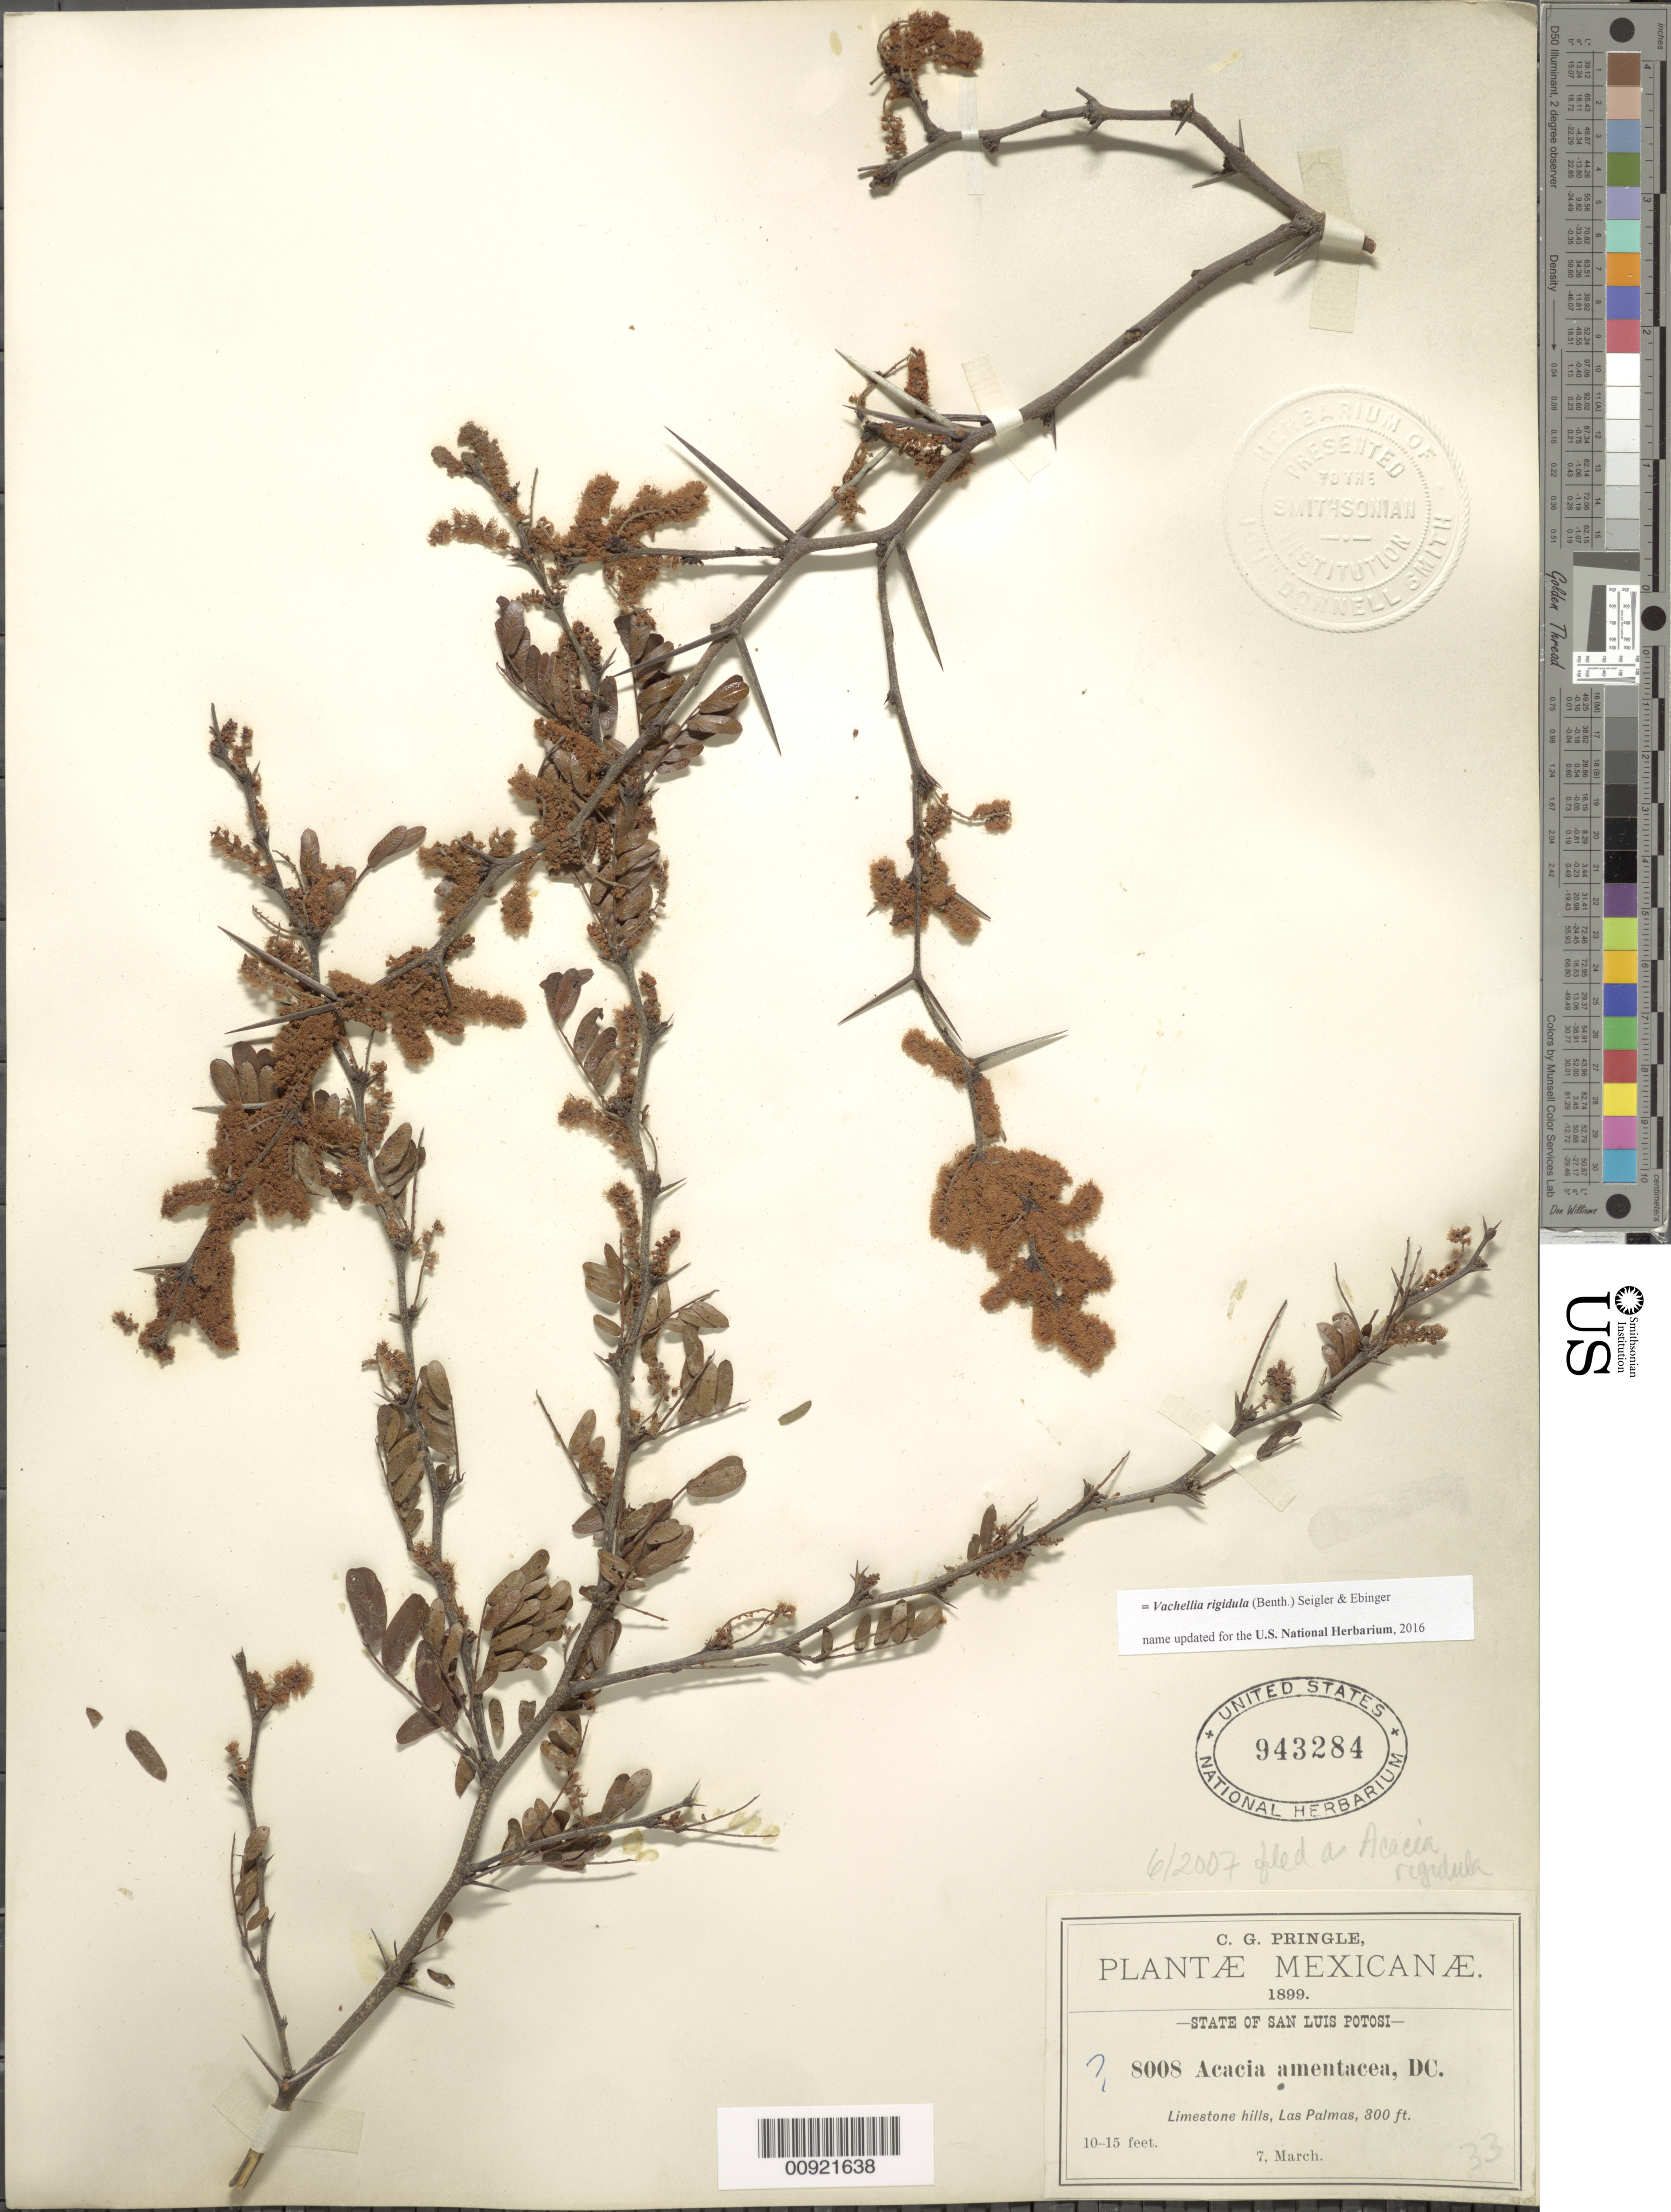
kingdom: Plantae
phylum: Tracheophyta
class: Magnoliopsida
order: Fabales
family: Fabaceae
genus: Vachellia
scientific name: Vachellia rigidula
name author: (Benth.) Seigler & Ebinger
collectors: C. G. Pringle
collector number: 8008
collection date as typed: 07 Mar 1899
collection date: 1899-03-07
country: Mexico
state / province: San Luis Potosí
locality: Las Palmas, State of San Luis Potosí.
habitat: Limestone hills.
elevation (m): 91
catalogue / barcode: US 943284